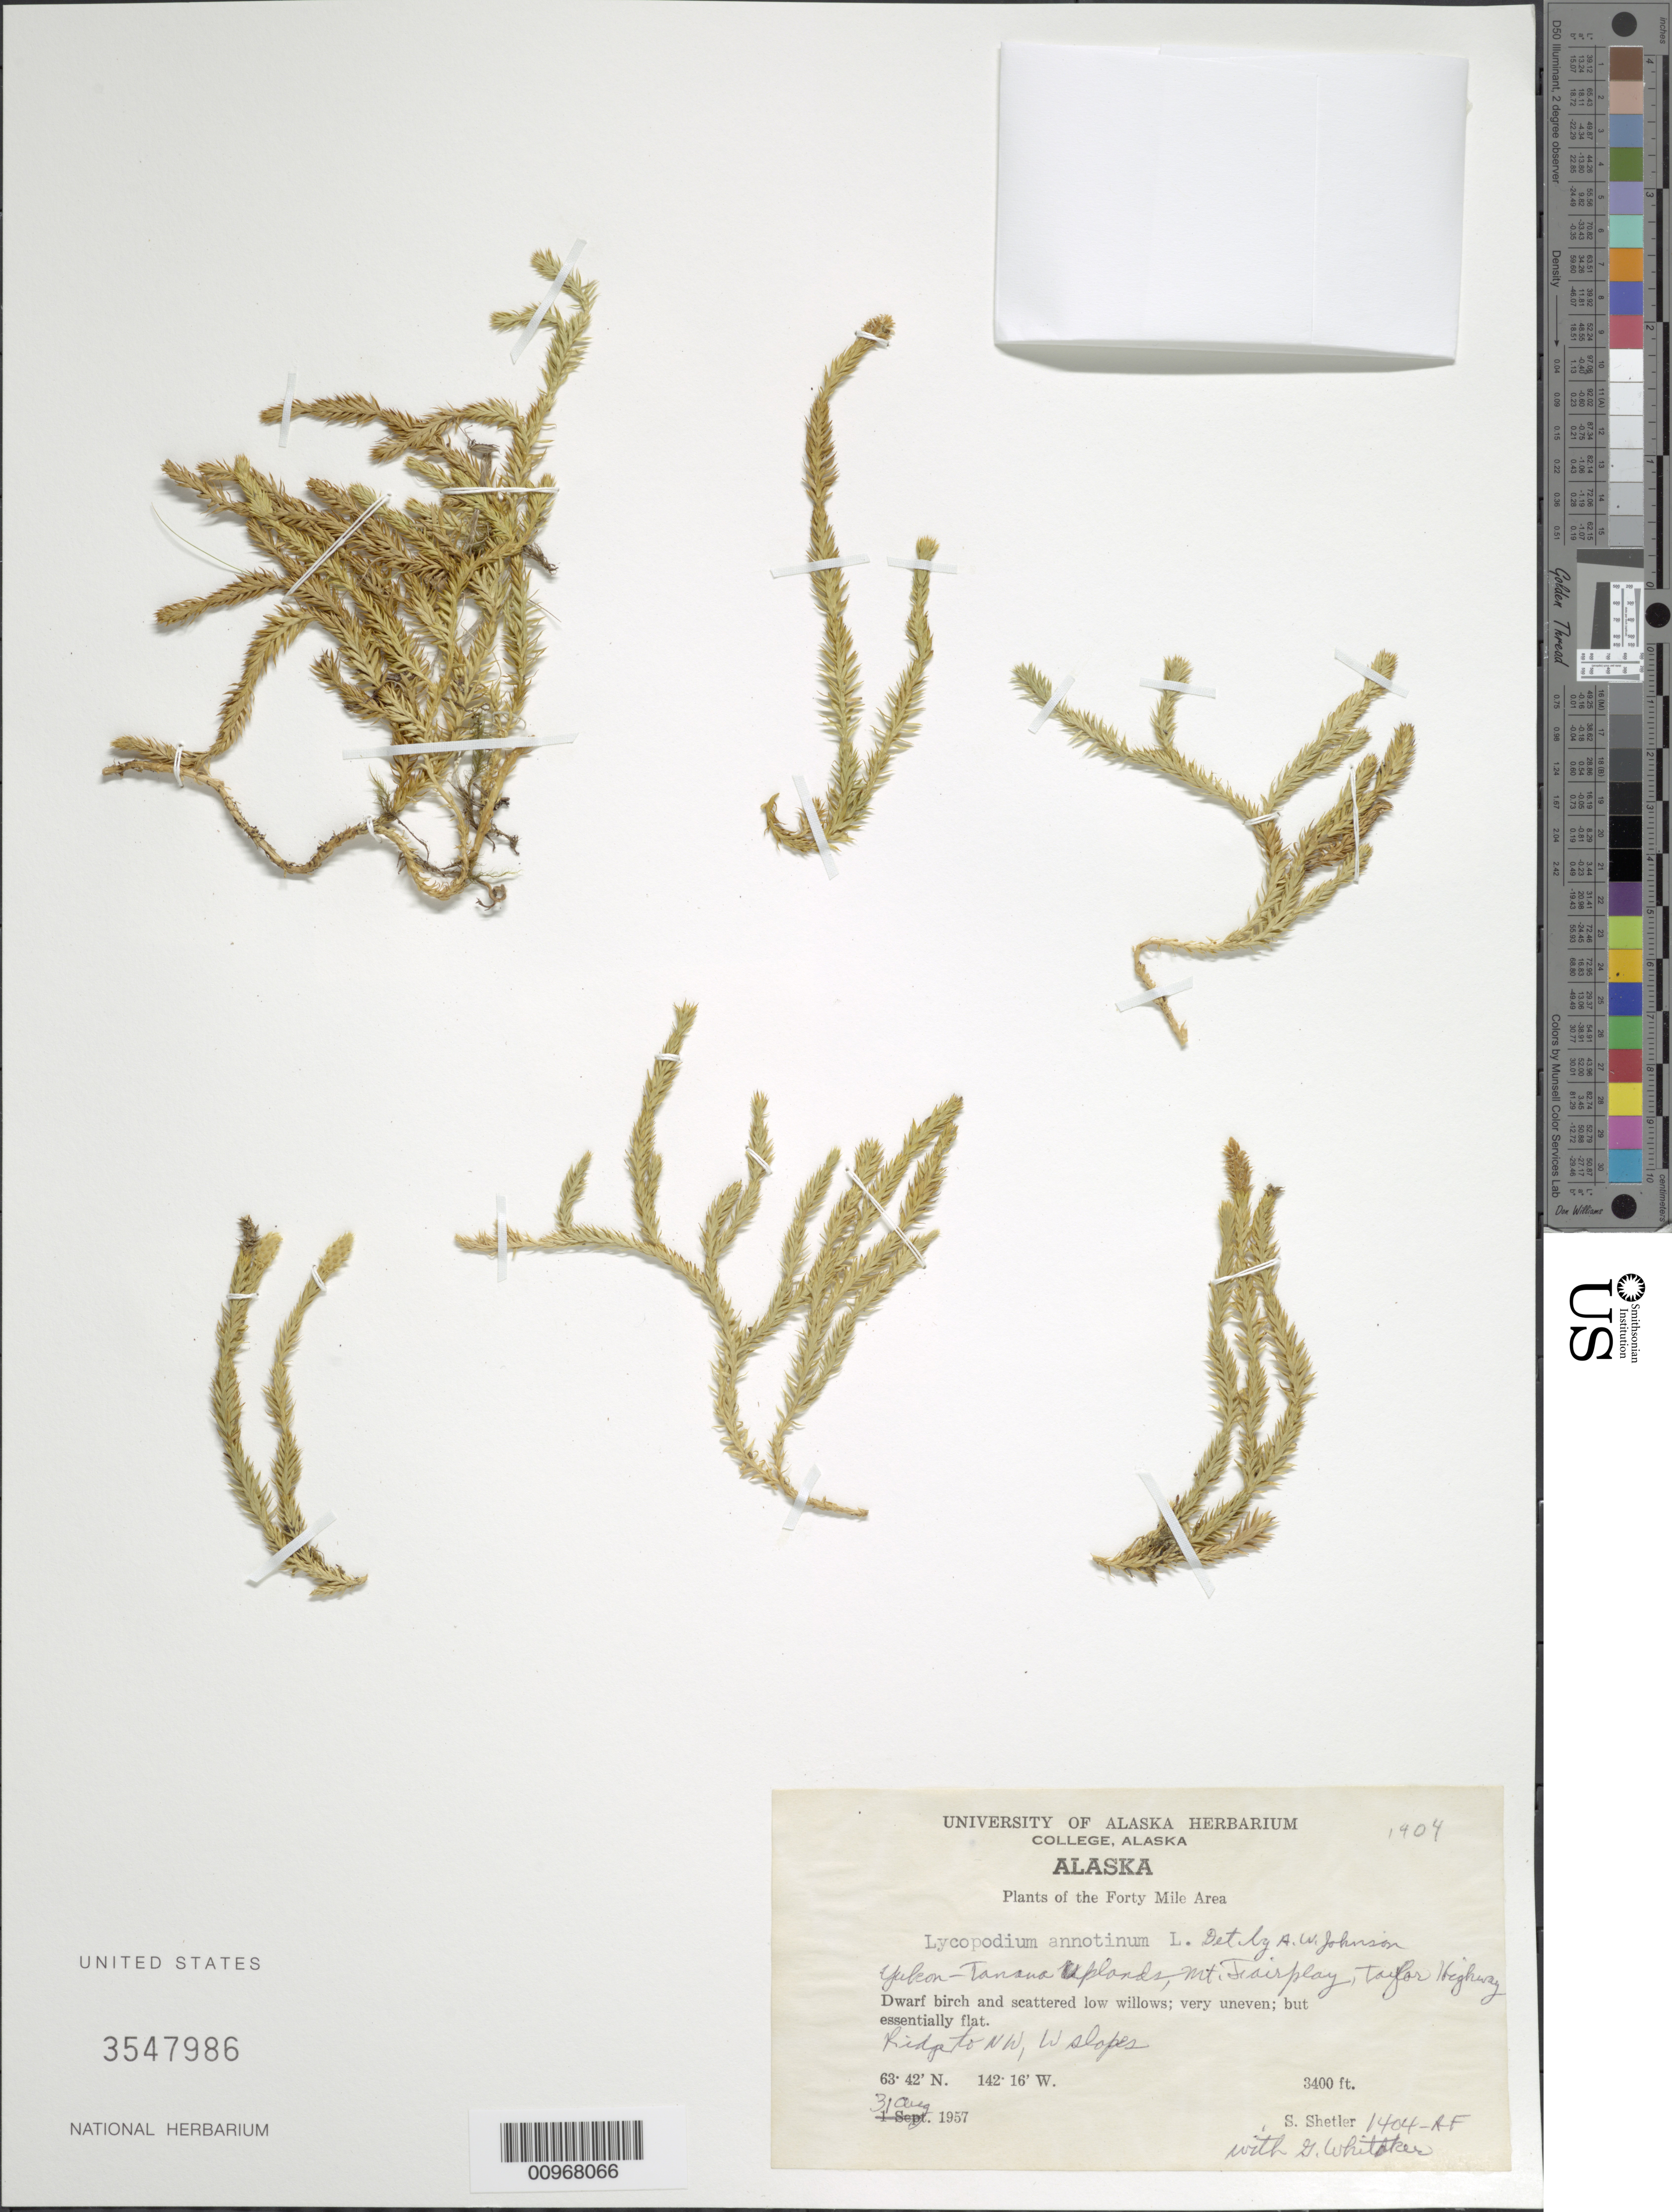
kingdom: Plantae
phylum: Tracheophyta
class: Lycopodiopsida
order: Lycopodiales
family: Lycopodiaceae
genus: Spinulum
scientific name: Spinulum annotinum subsp. annotinum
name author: (L.) A. Haines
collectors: S. Shetler & J. Whitaker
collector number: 1404-AF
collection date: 1957-08-31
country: United States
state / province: Alaska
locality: The Foty Mile Are. Alaska. Yukon-Tanana Uplands, Mt. Fairplay, Taylor Highway. Ridge to NW, W slopes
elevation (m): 1036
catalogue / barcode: US 3547986